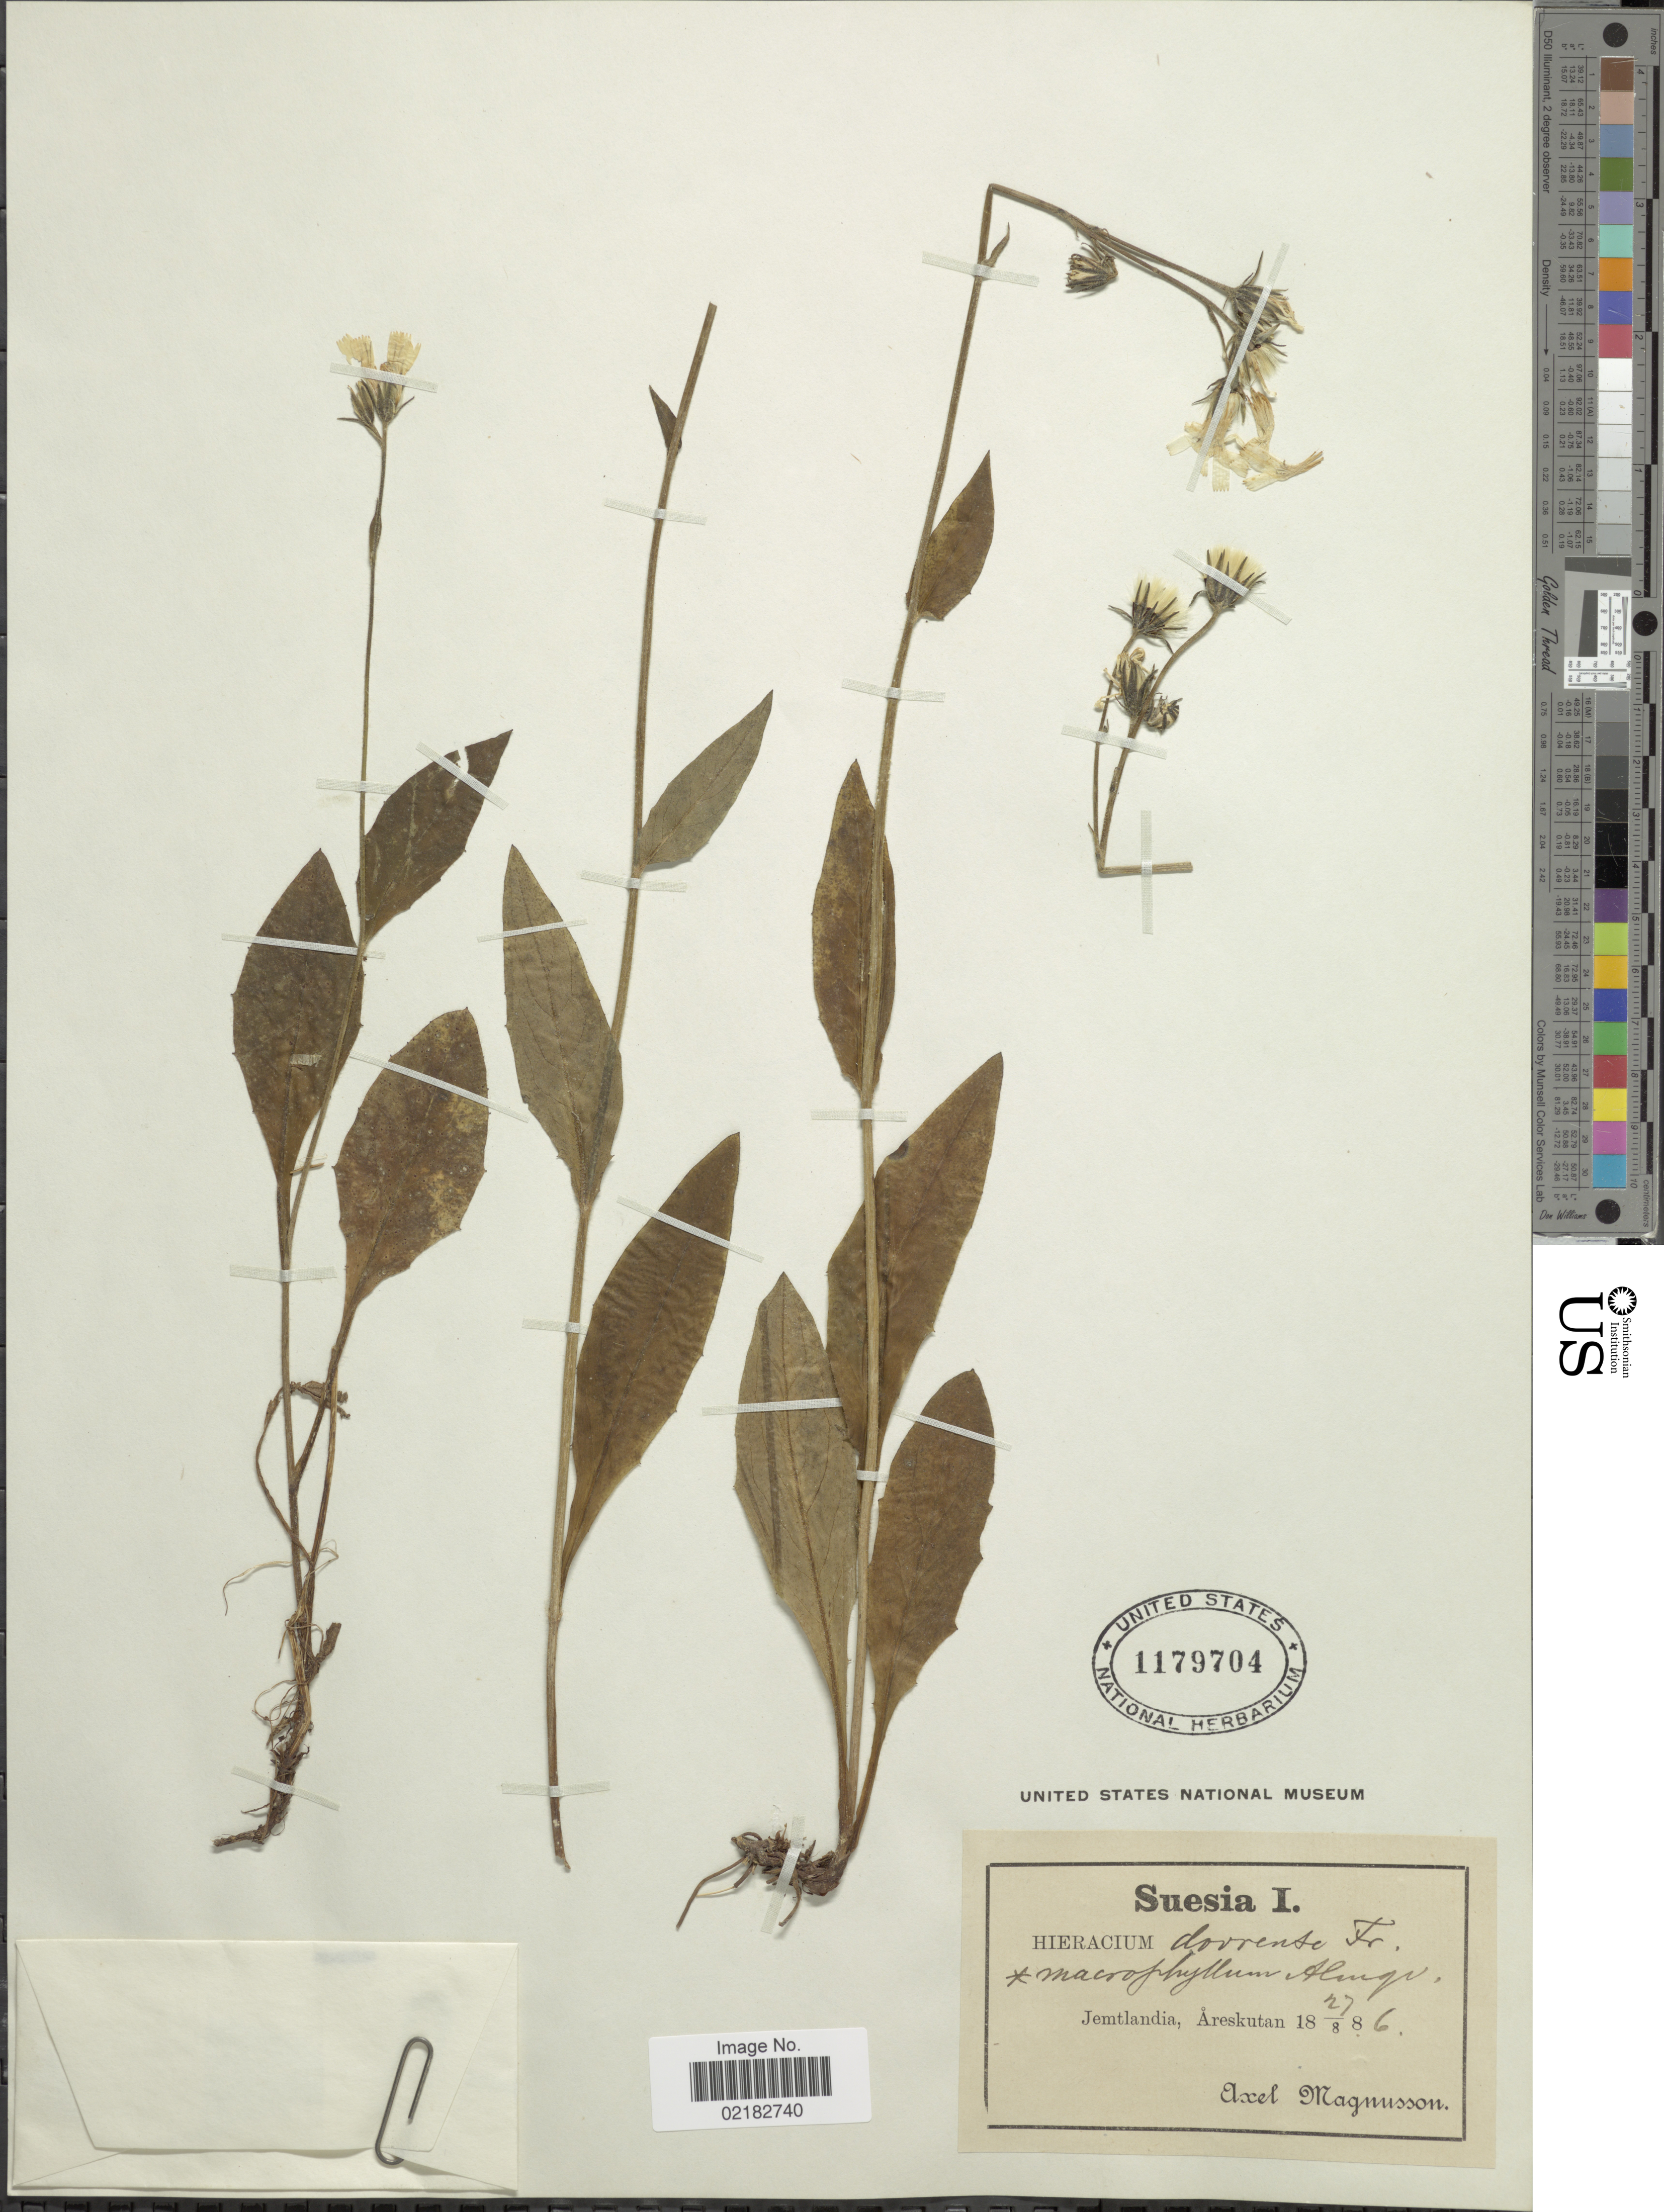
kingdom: Plantae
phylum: Tracheophyta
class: Magnoliopsida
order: Asterales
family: Asteraceae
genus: Hieracium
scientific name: Hieracium dovrense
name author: Fr.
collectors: A. Magnusson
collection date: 1886-08-27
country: Sweden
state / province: Jämtland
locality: Jemtlandia, Areskutan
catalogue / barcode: US 1179704